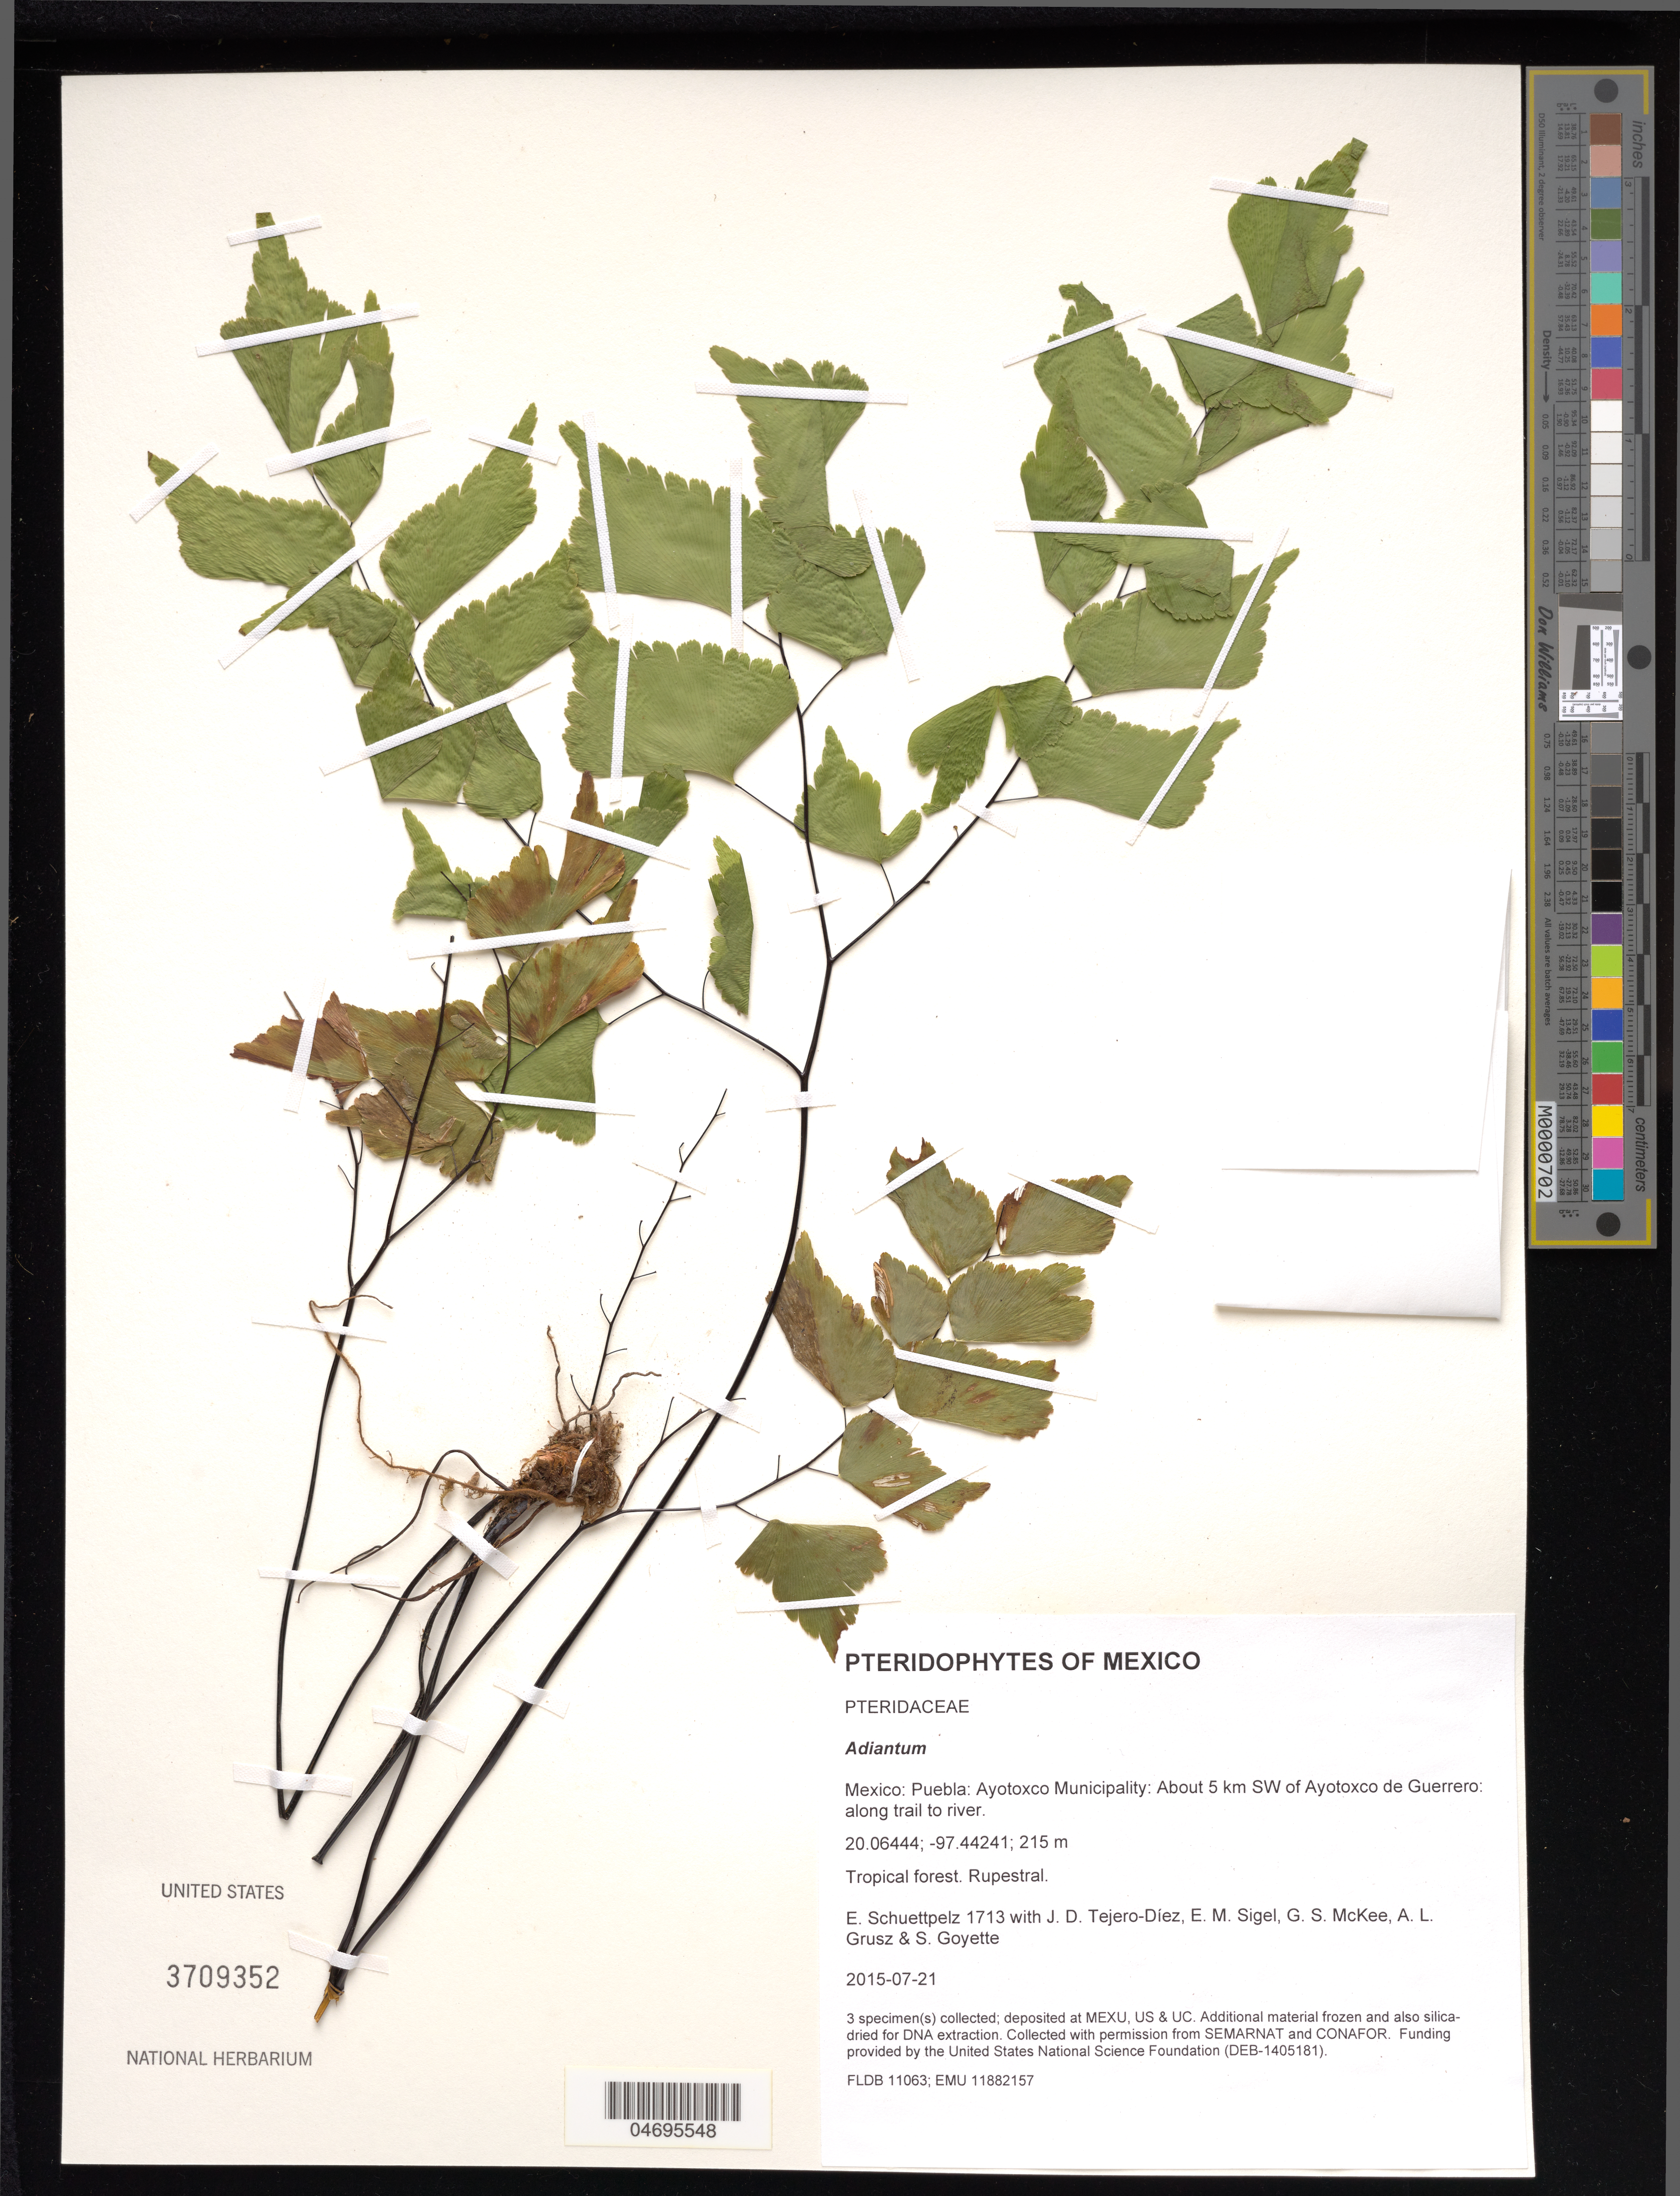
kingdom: Plantae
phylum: Tracheophyta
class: Polypodiopsida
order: Polypodiales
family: Pteridaceae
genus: Adiantum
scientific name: Adiantum sp.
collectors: E. Schuettpelz, D. Tejero-Díez, E. M. Sigel, G. S. McKee & A. Grusz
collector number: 1713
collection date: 2015-07-21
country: Mexico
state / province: Puebla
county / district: Ayotoxco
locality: About 5 km SW of Ayotoxco de Guerrero: along trail to river.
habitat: Tropical forest.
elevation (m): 215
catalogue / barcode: US 3709352